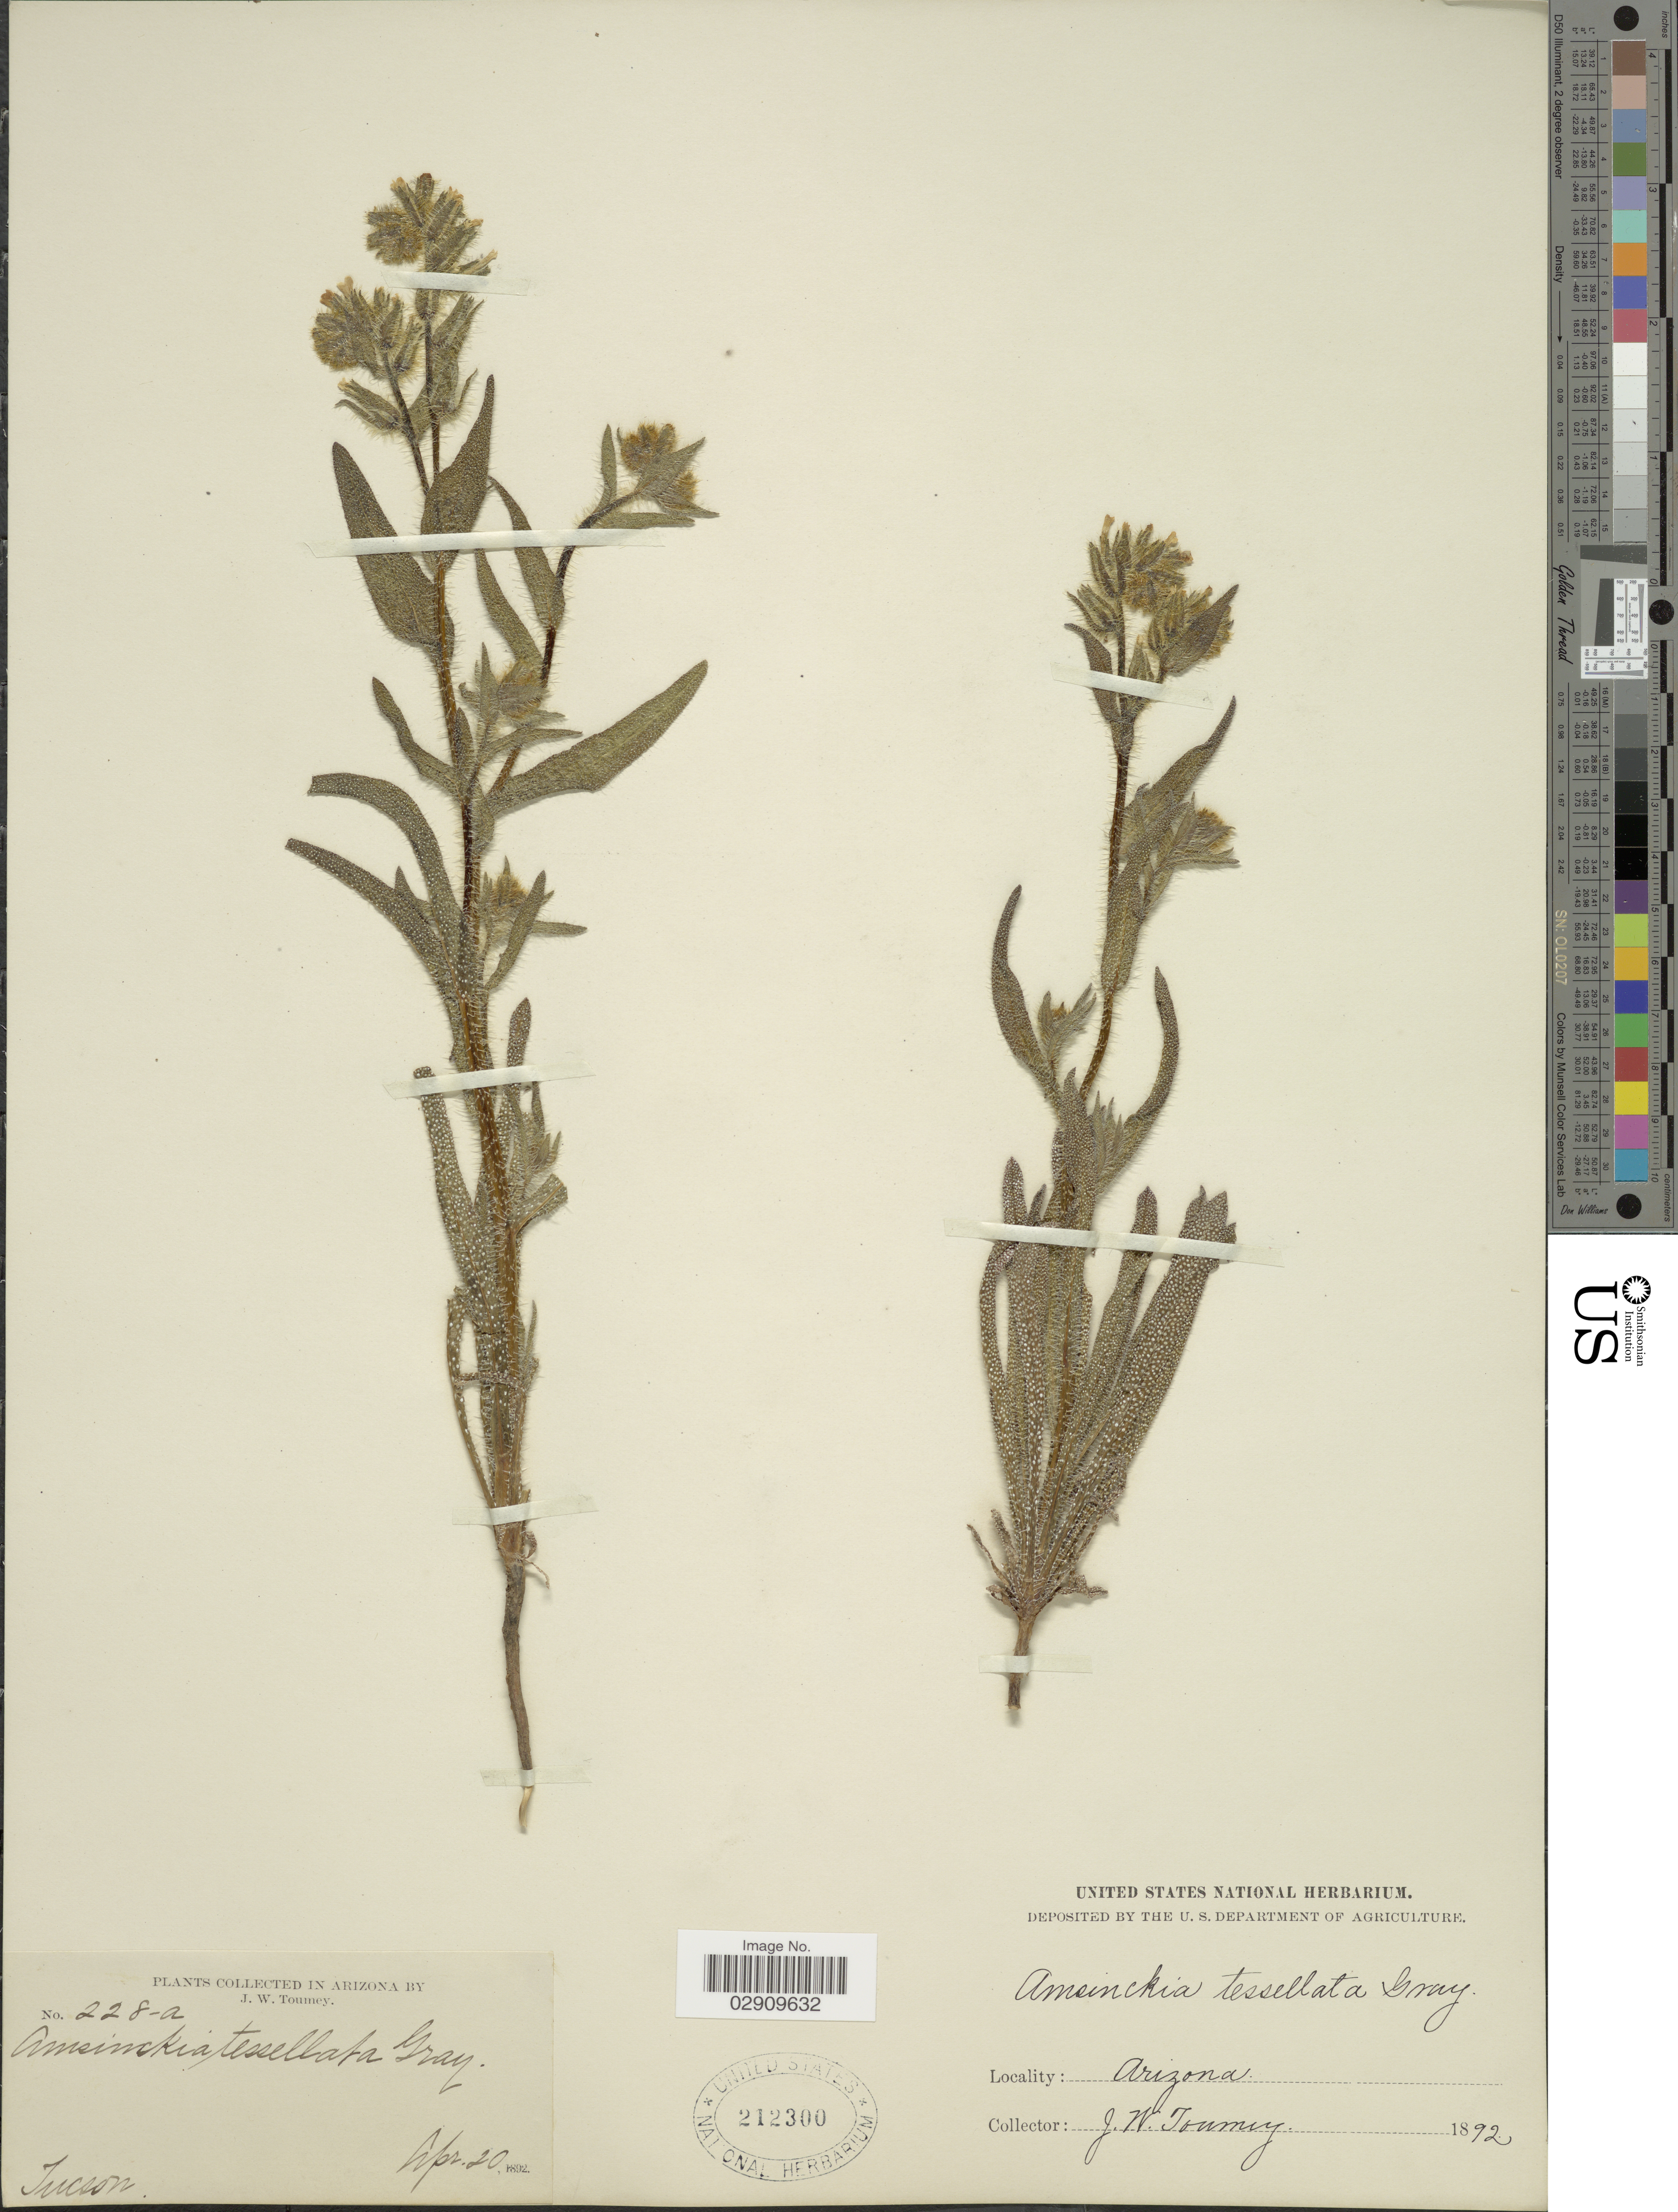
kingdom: Plantae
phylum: Tracheophyta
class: Magnoliopsida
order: Boraginales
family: Boraginaceae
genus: Amsinckia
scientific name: Amsinckia tessellata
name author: A. Gray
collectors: J. W. Toumey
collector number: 228-a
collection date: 1892-04-20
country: United States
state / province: Arizona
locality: Tucson.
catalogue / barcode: US 212300